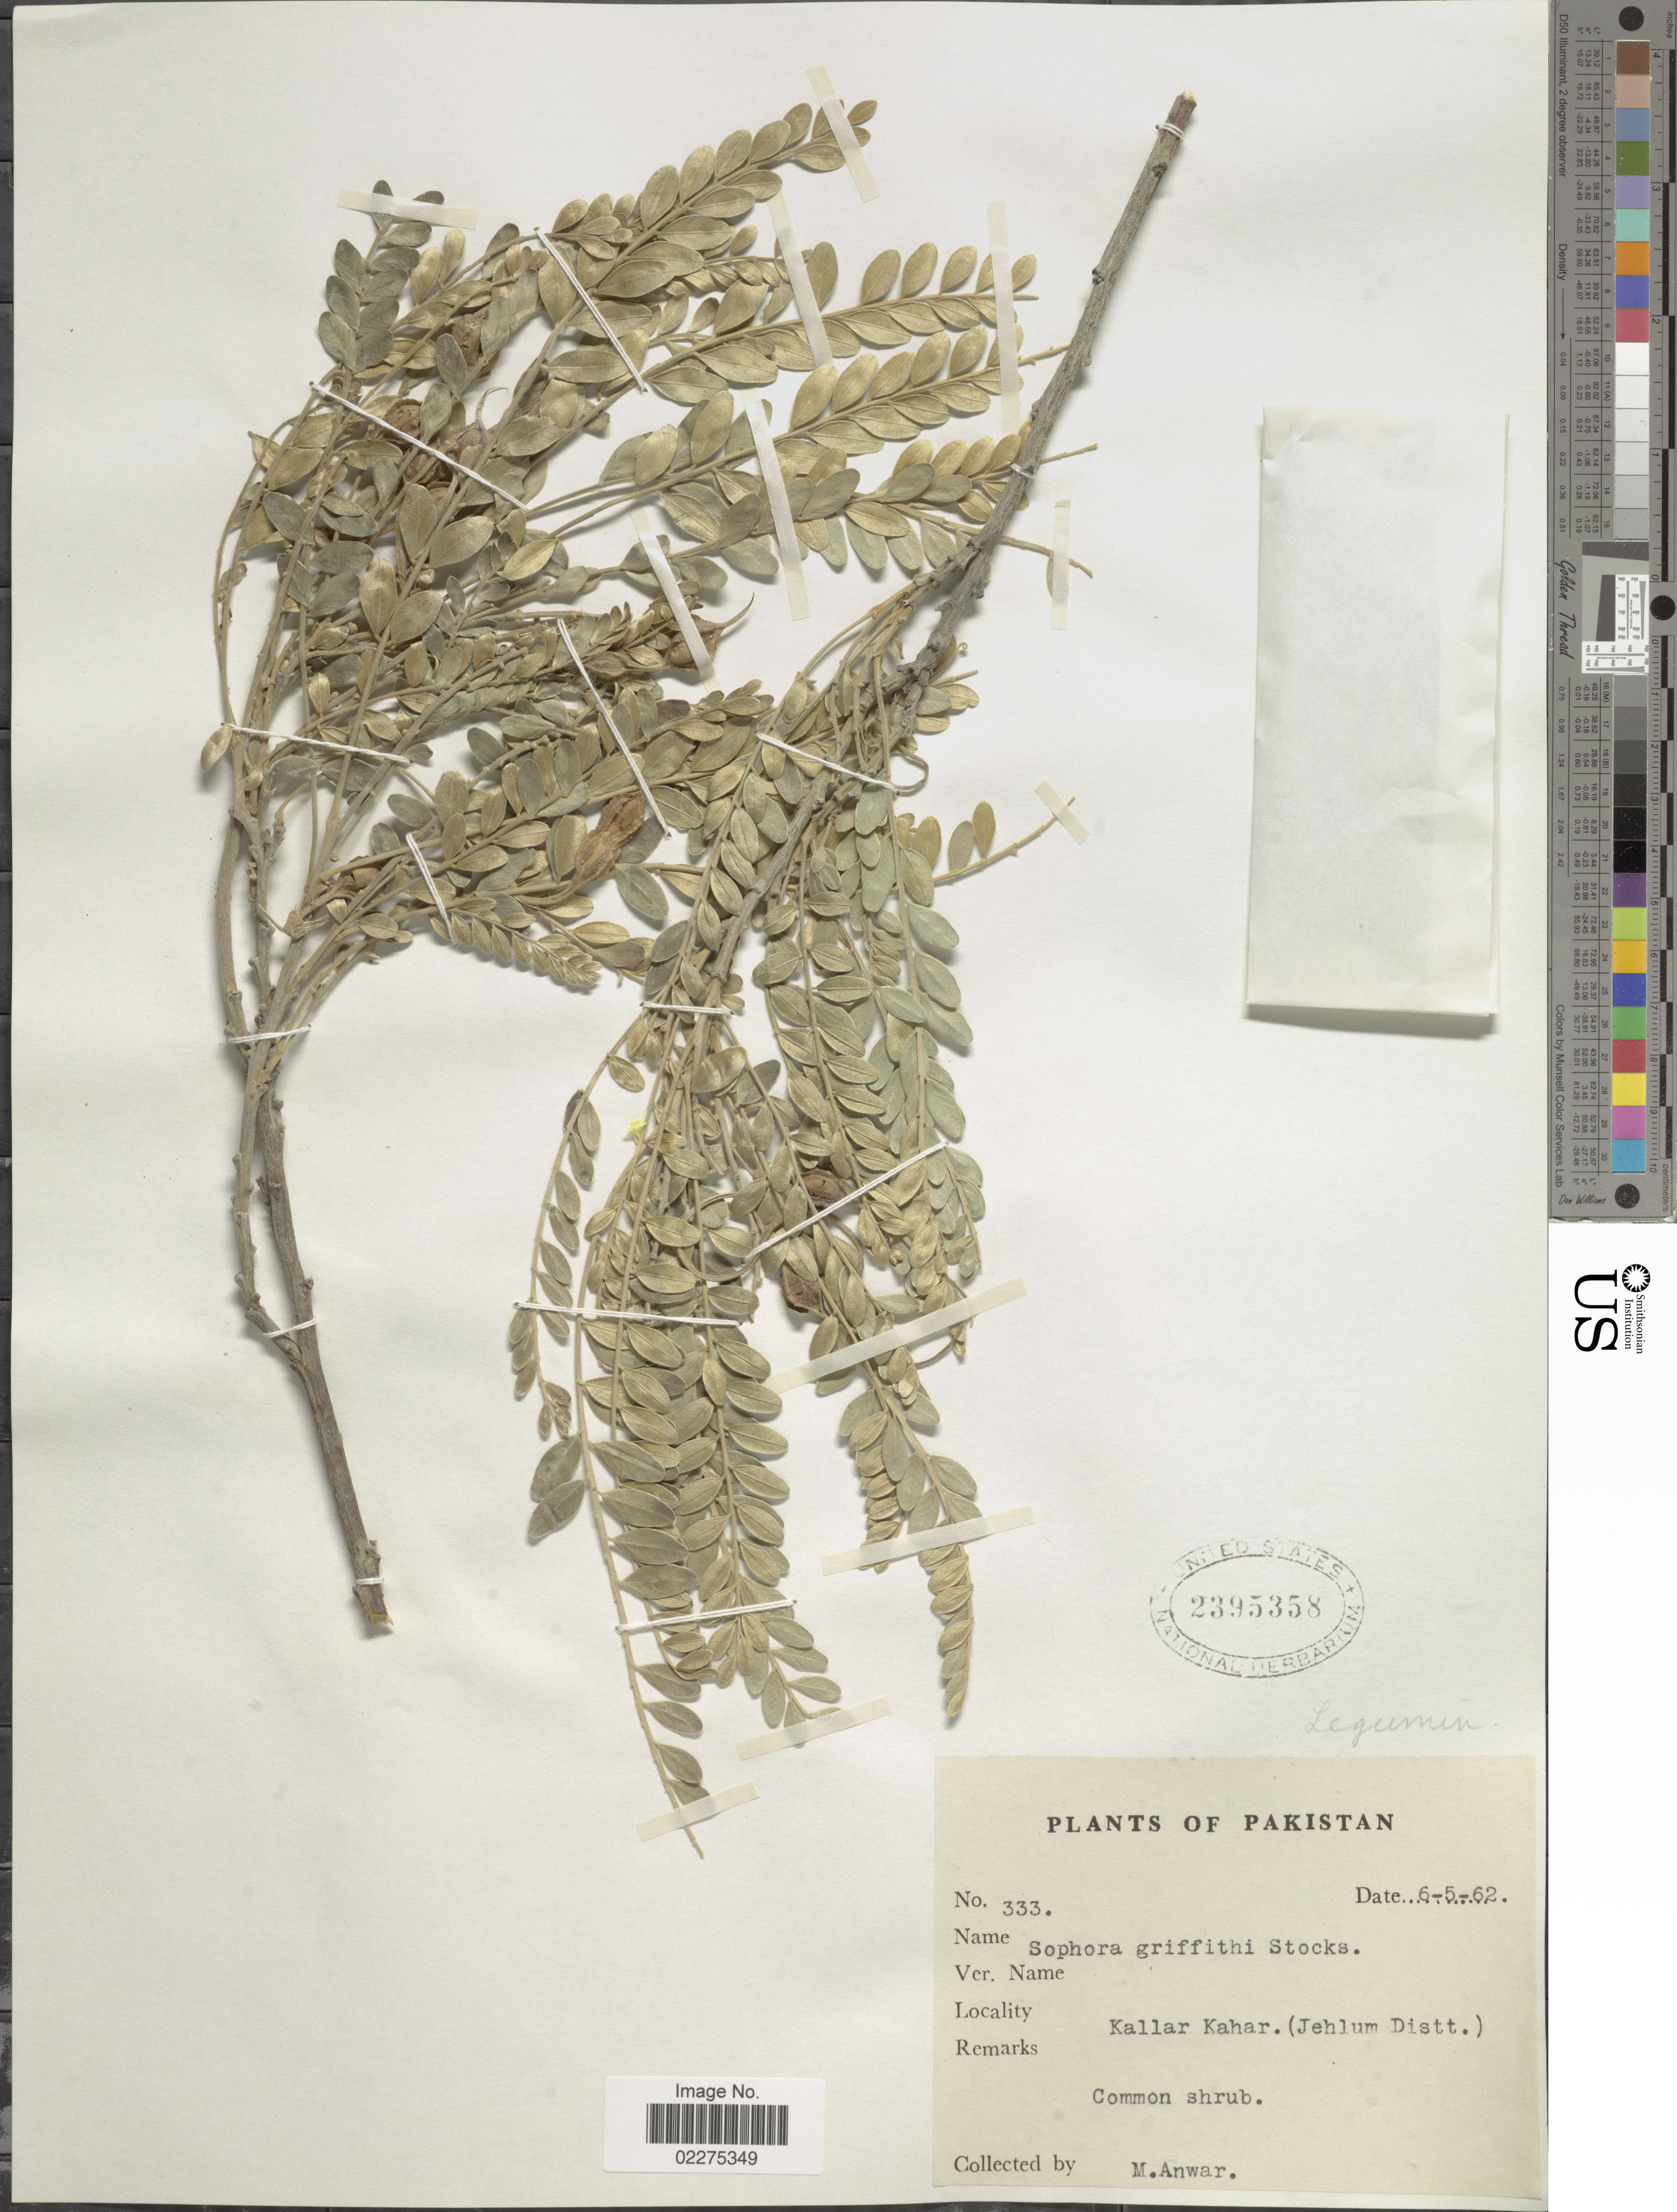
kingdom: Plantae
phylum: Tracheophyta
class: Magnoliopsida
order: Fabales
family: Fabaceae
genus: Sophora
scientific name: Sophora griffithii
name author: Stocks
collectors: M. Anwar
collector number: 333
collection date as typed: Transcribed d/m/y: 6/5/62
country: Pakistan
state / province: Punjab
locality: Kallar Kahar. (Jehlum Distt.)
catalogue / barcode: US 2395358